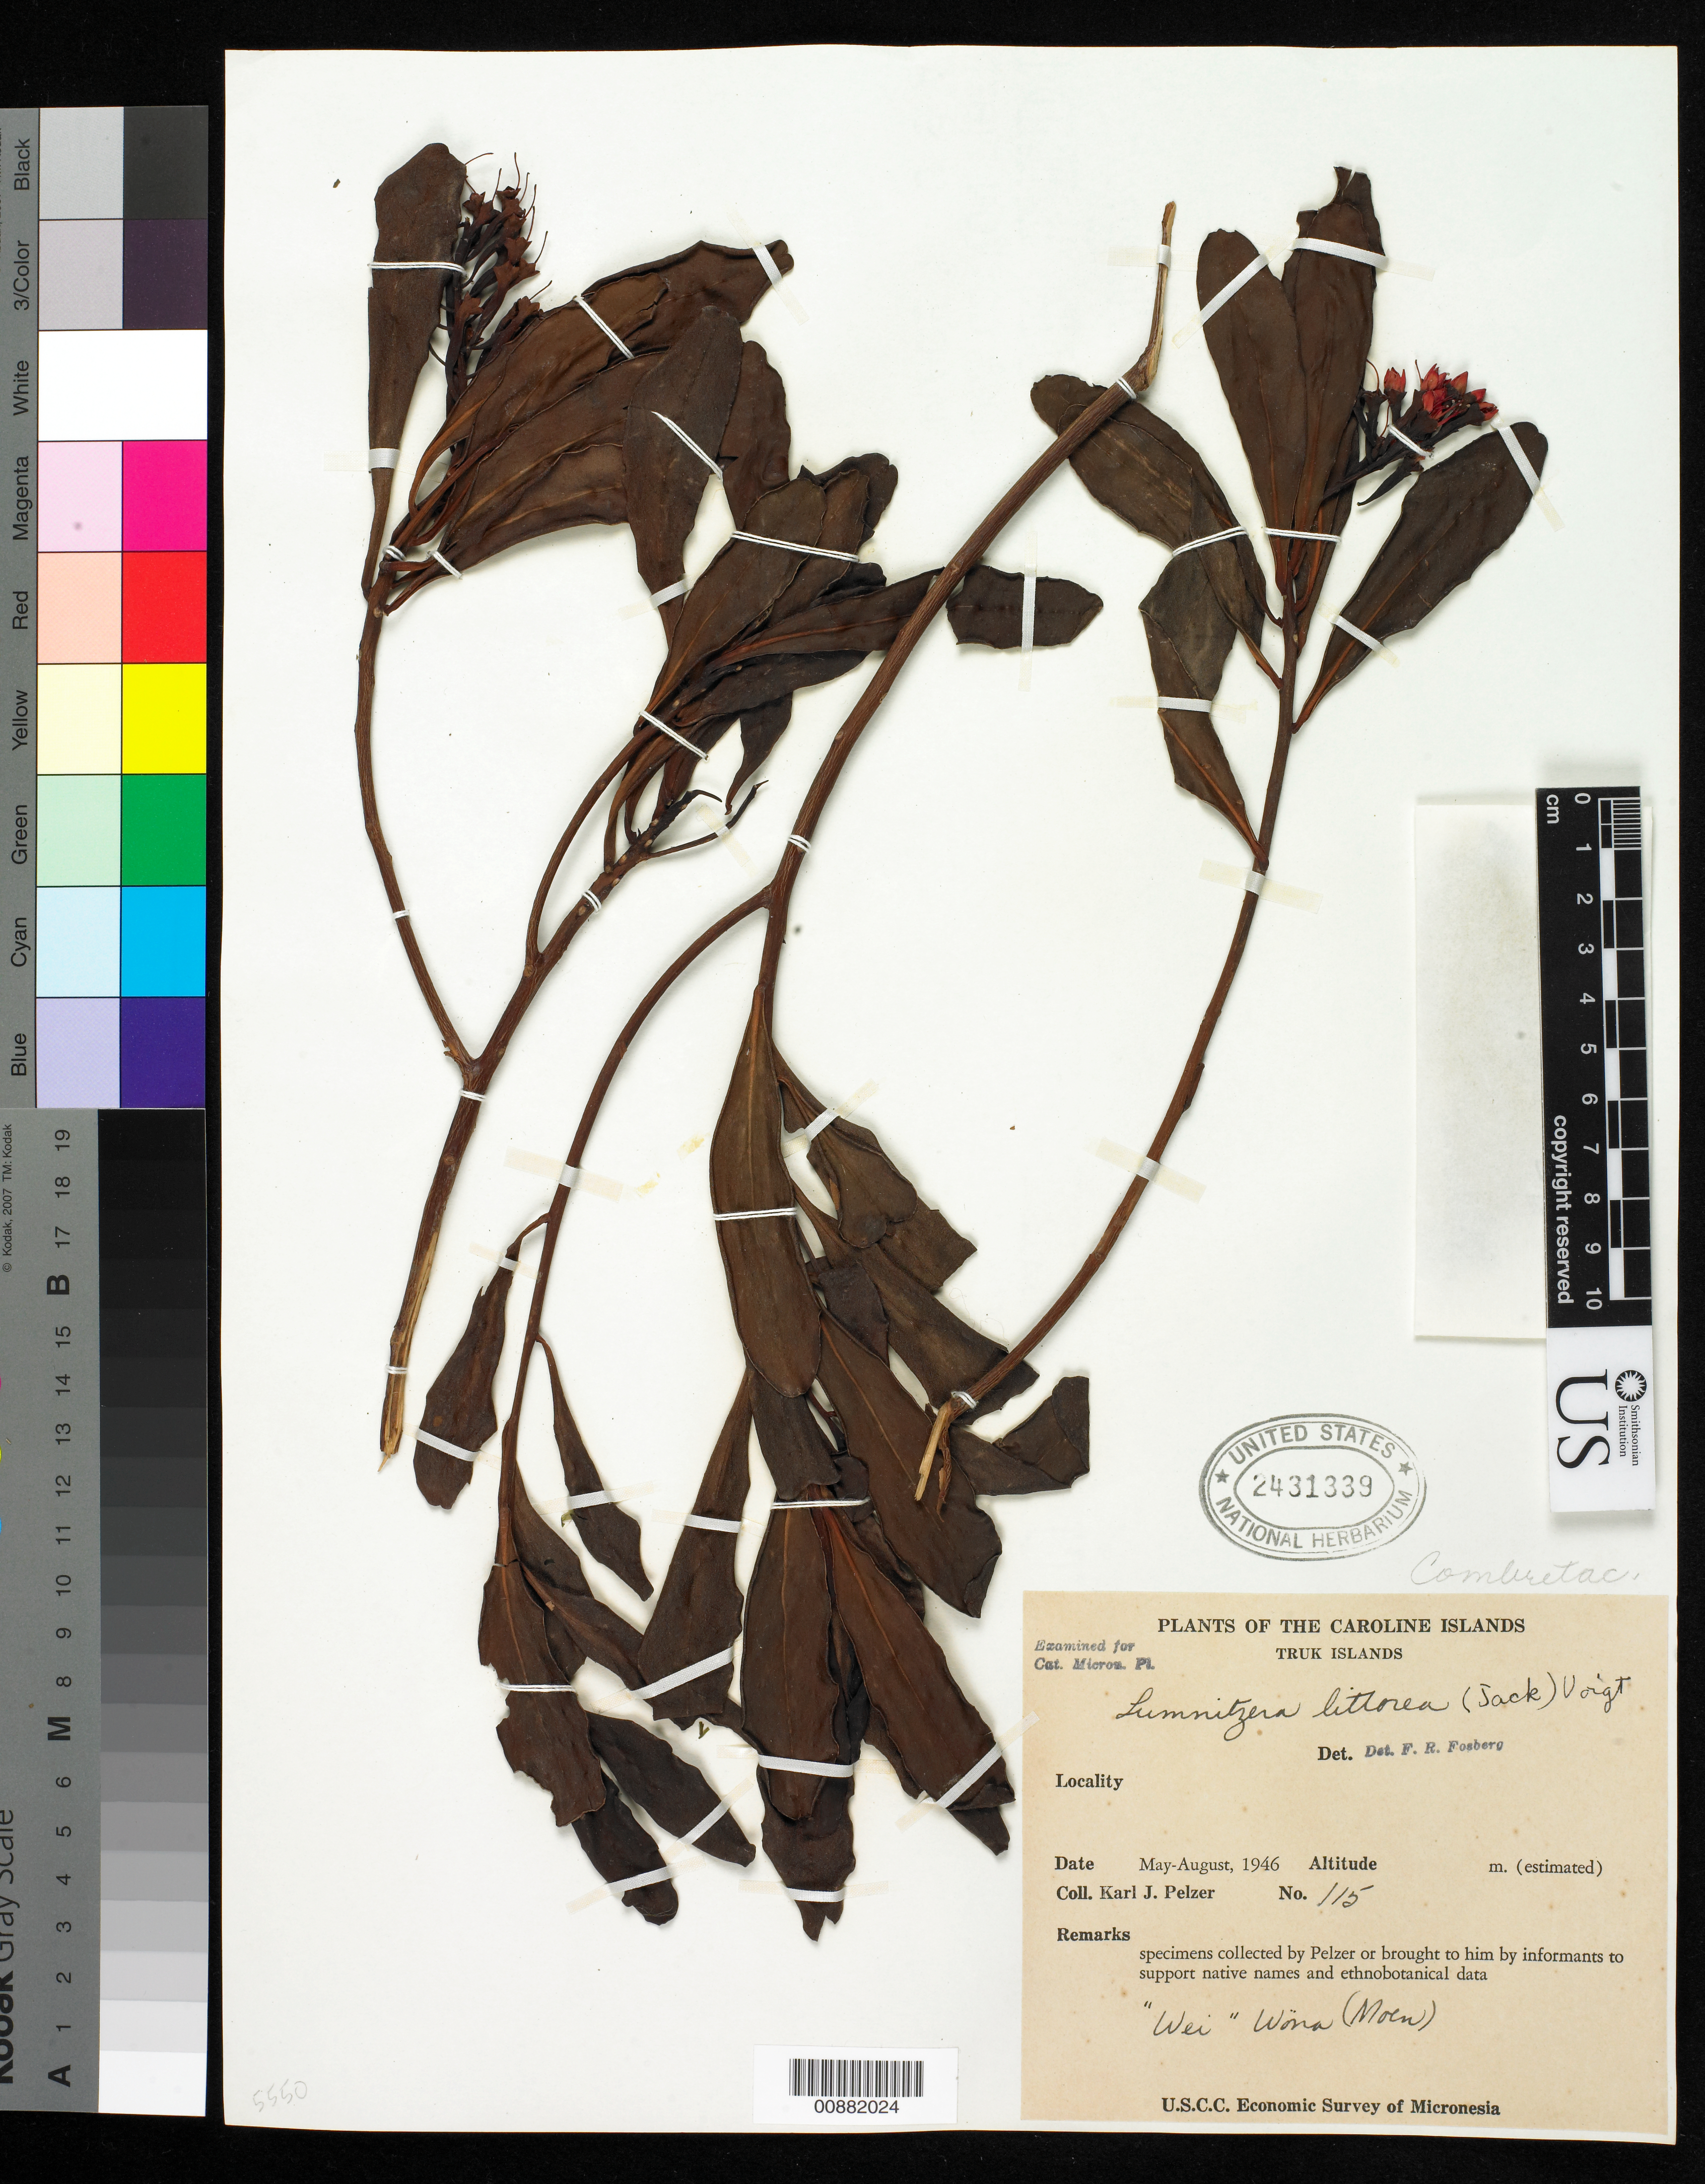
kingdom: Plantae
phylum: Tracheophyta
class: Magnoliopsida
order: Myrtales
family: Combretaceae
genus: Lumnitzera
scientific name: Lumnitzera littorea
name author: (Jack) Voight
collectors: K. J. Pelzer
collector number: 115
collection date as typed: May 1946 to Aug 1946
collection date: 1946-05/1946-08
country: Micronesia, Federated States of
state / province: Truk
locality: Truk Island.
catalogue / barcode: US 2431339